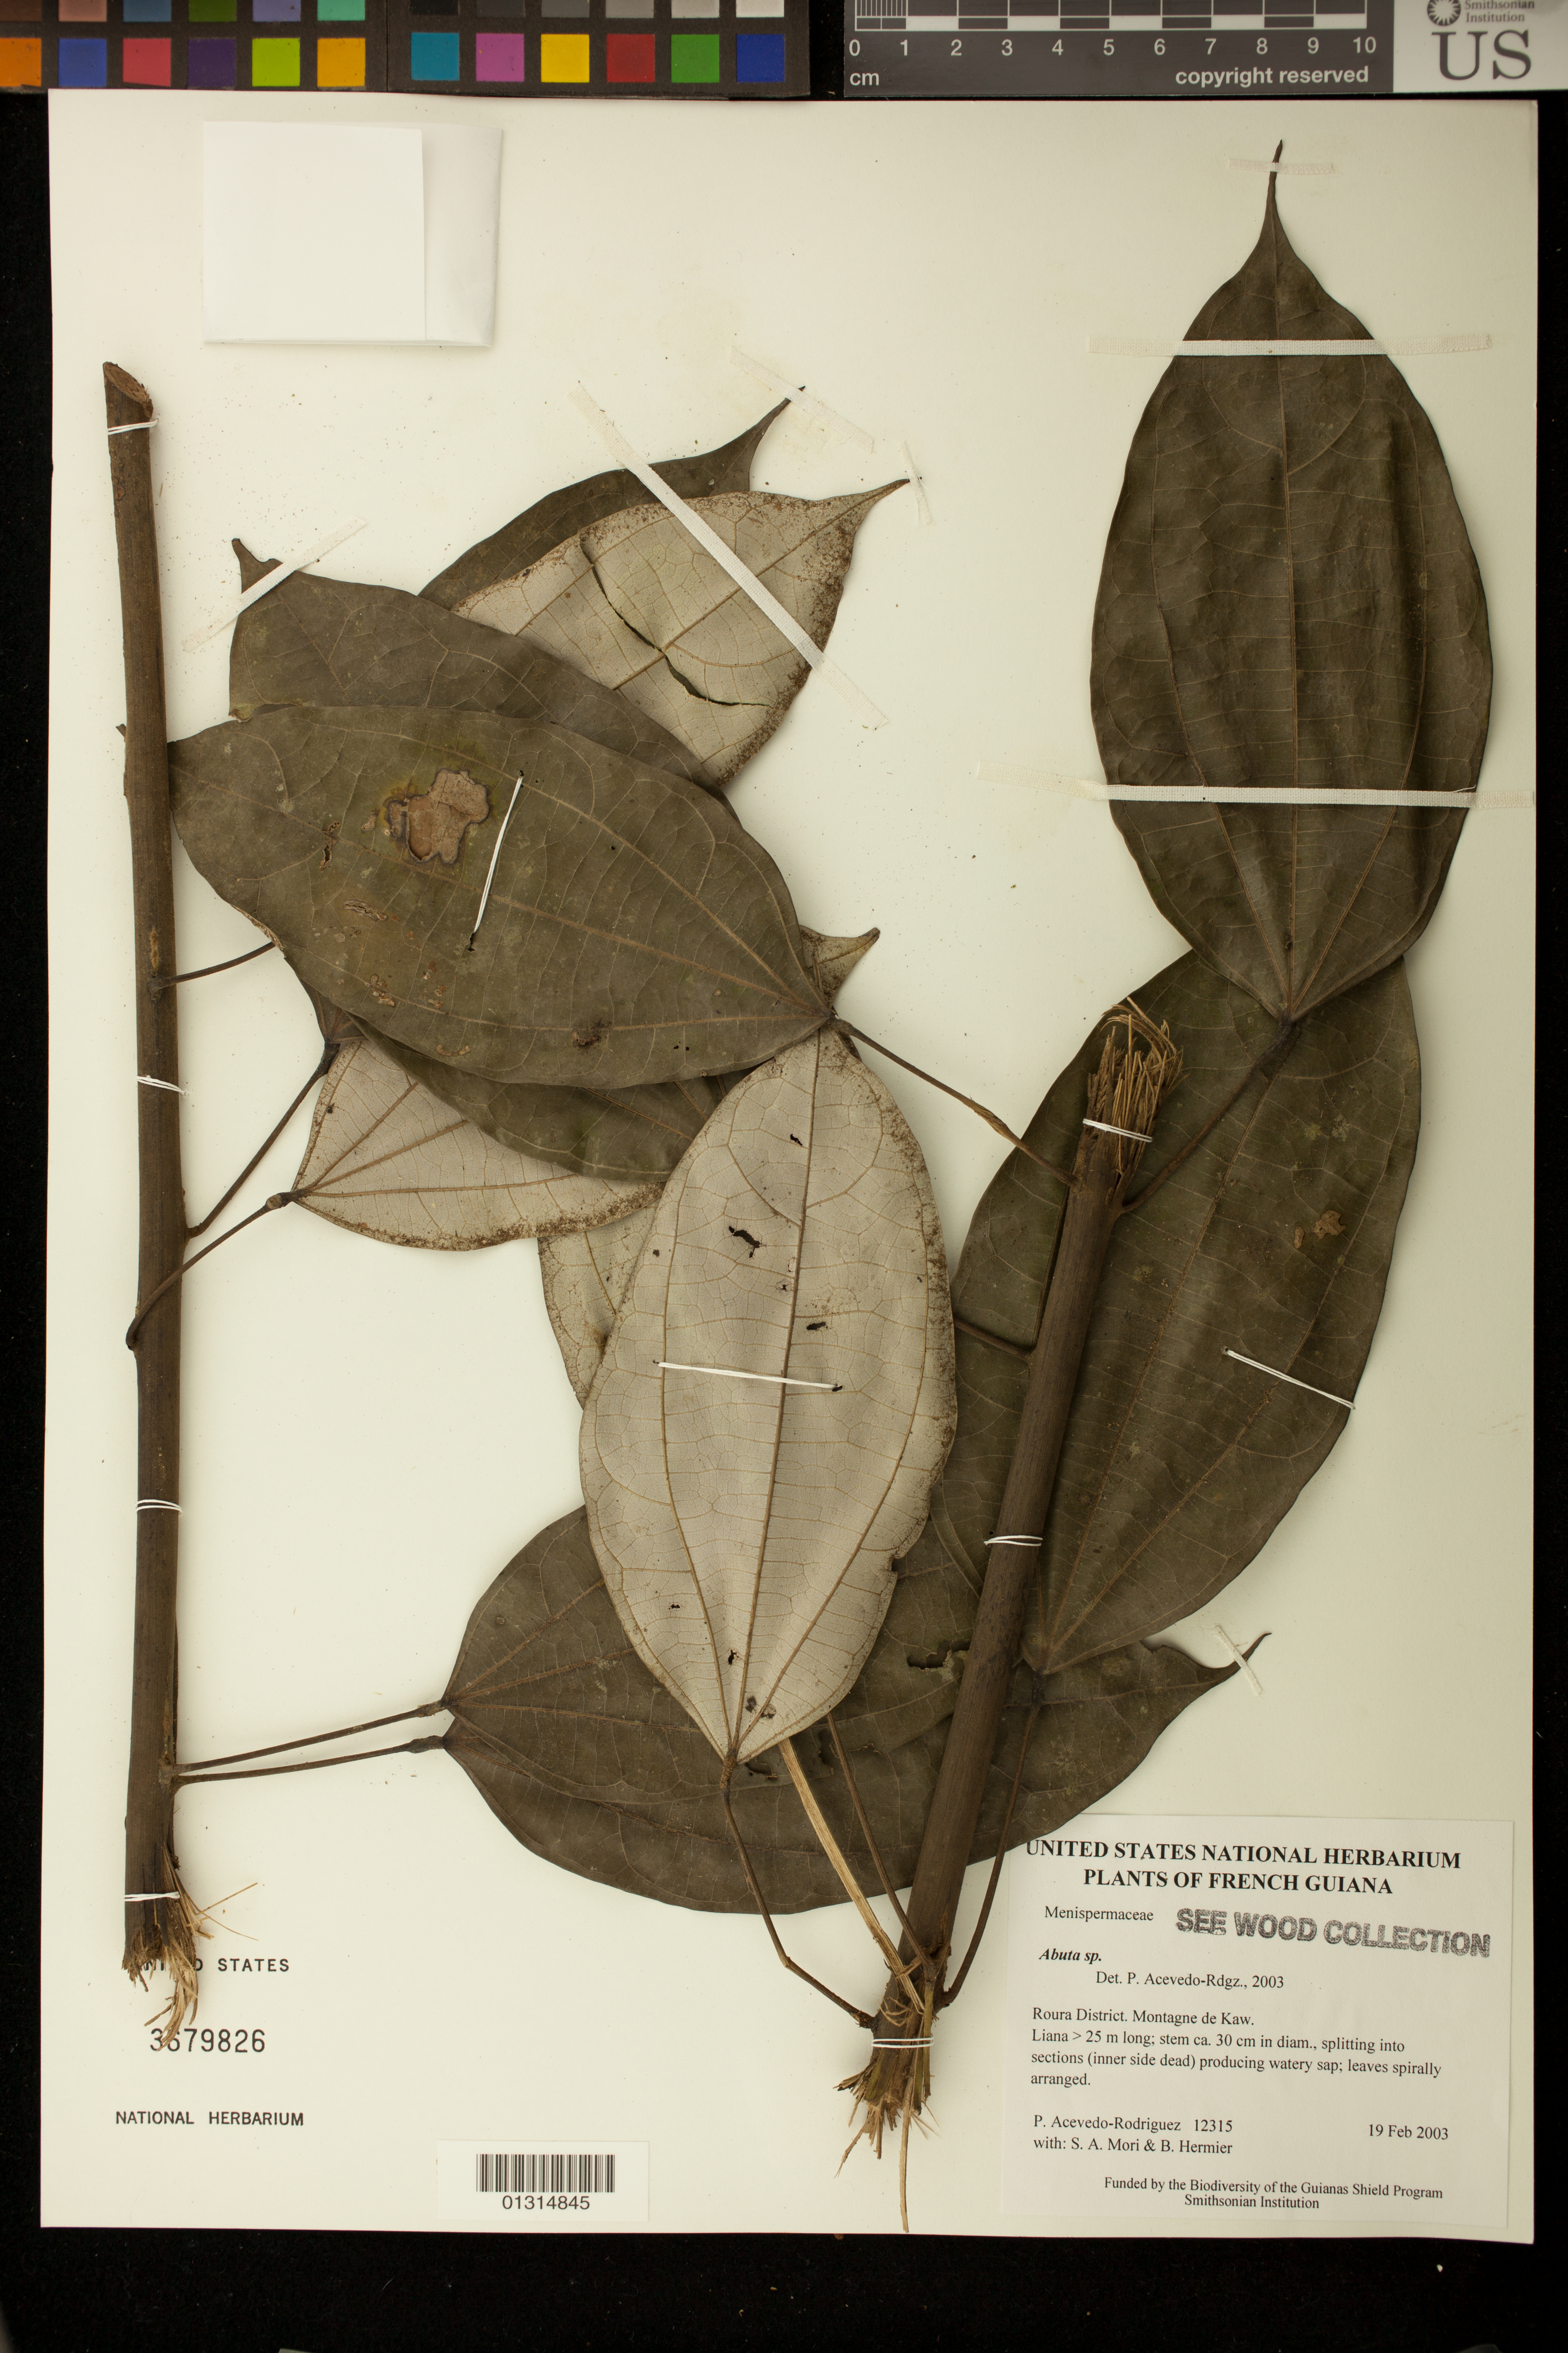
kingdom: Plantae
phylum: Tracheophyta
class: Magnoliopsida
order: Ranunculales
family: Menispermaceae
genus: Curarea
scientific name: Curarea candicans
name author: (Rich. ex DC.) Barneby & Krukoff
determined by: Strong, M. T., (US), Smithsonian Institution - National Museum of Natural History (UNITED STATES)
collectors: P. Acevedo-Rodr., S. Mori & B. Hermier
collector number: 12315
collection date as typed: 19 Feb 2003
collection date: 2003-02-19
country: French Guiana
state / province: Cayenne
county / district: Roura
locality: Montagne de Kaw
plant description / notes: US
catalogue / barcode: US 3679826